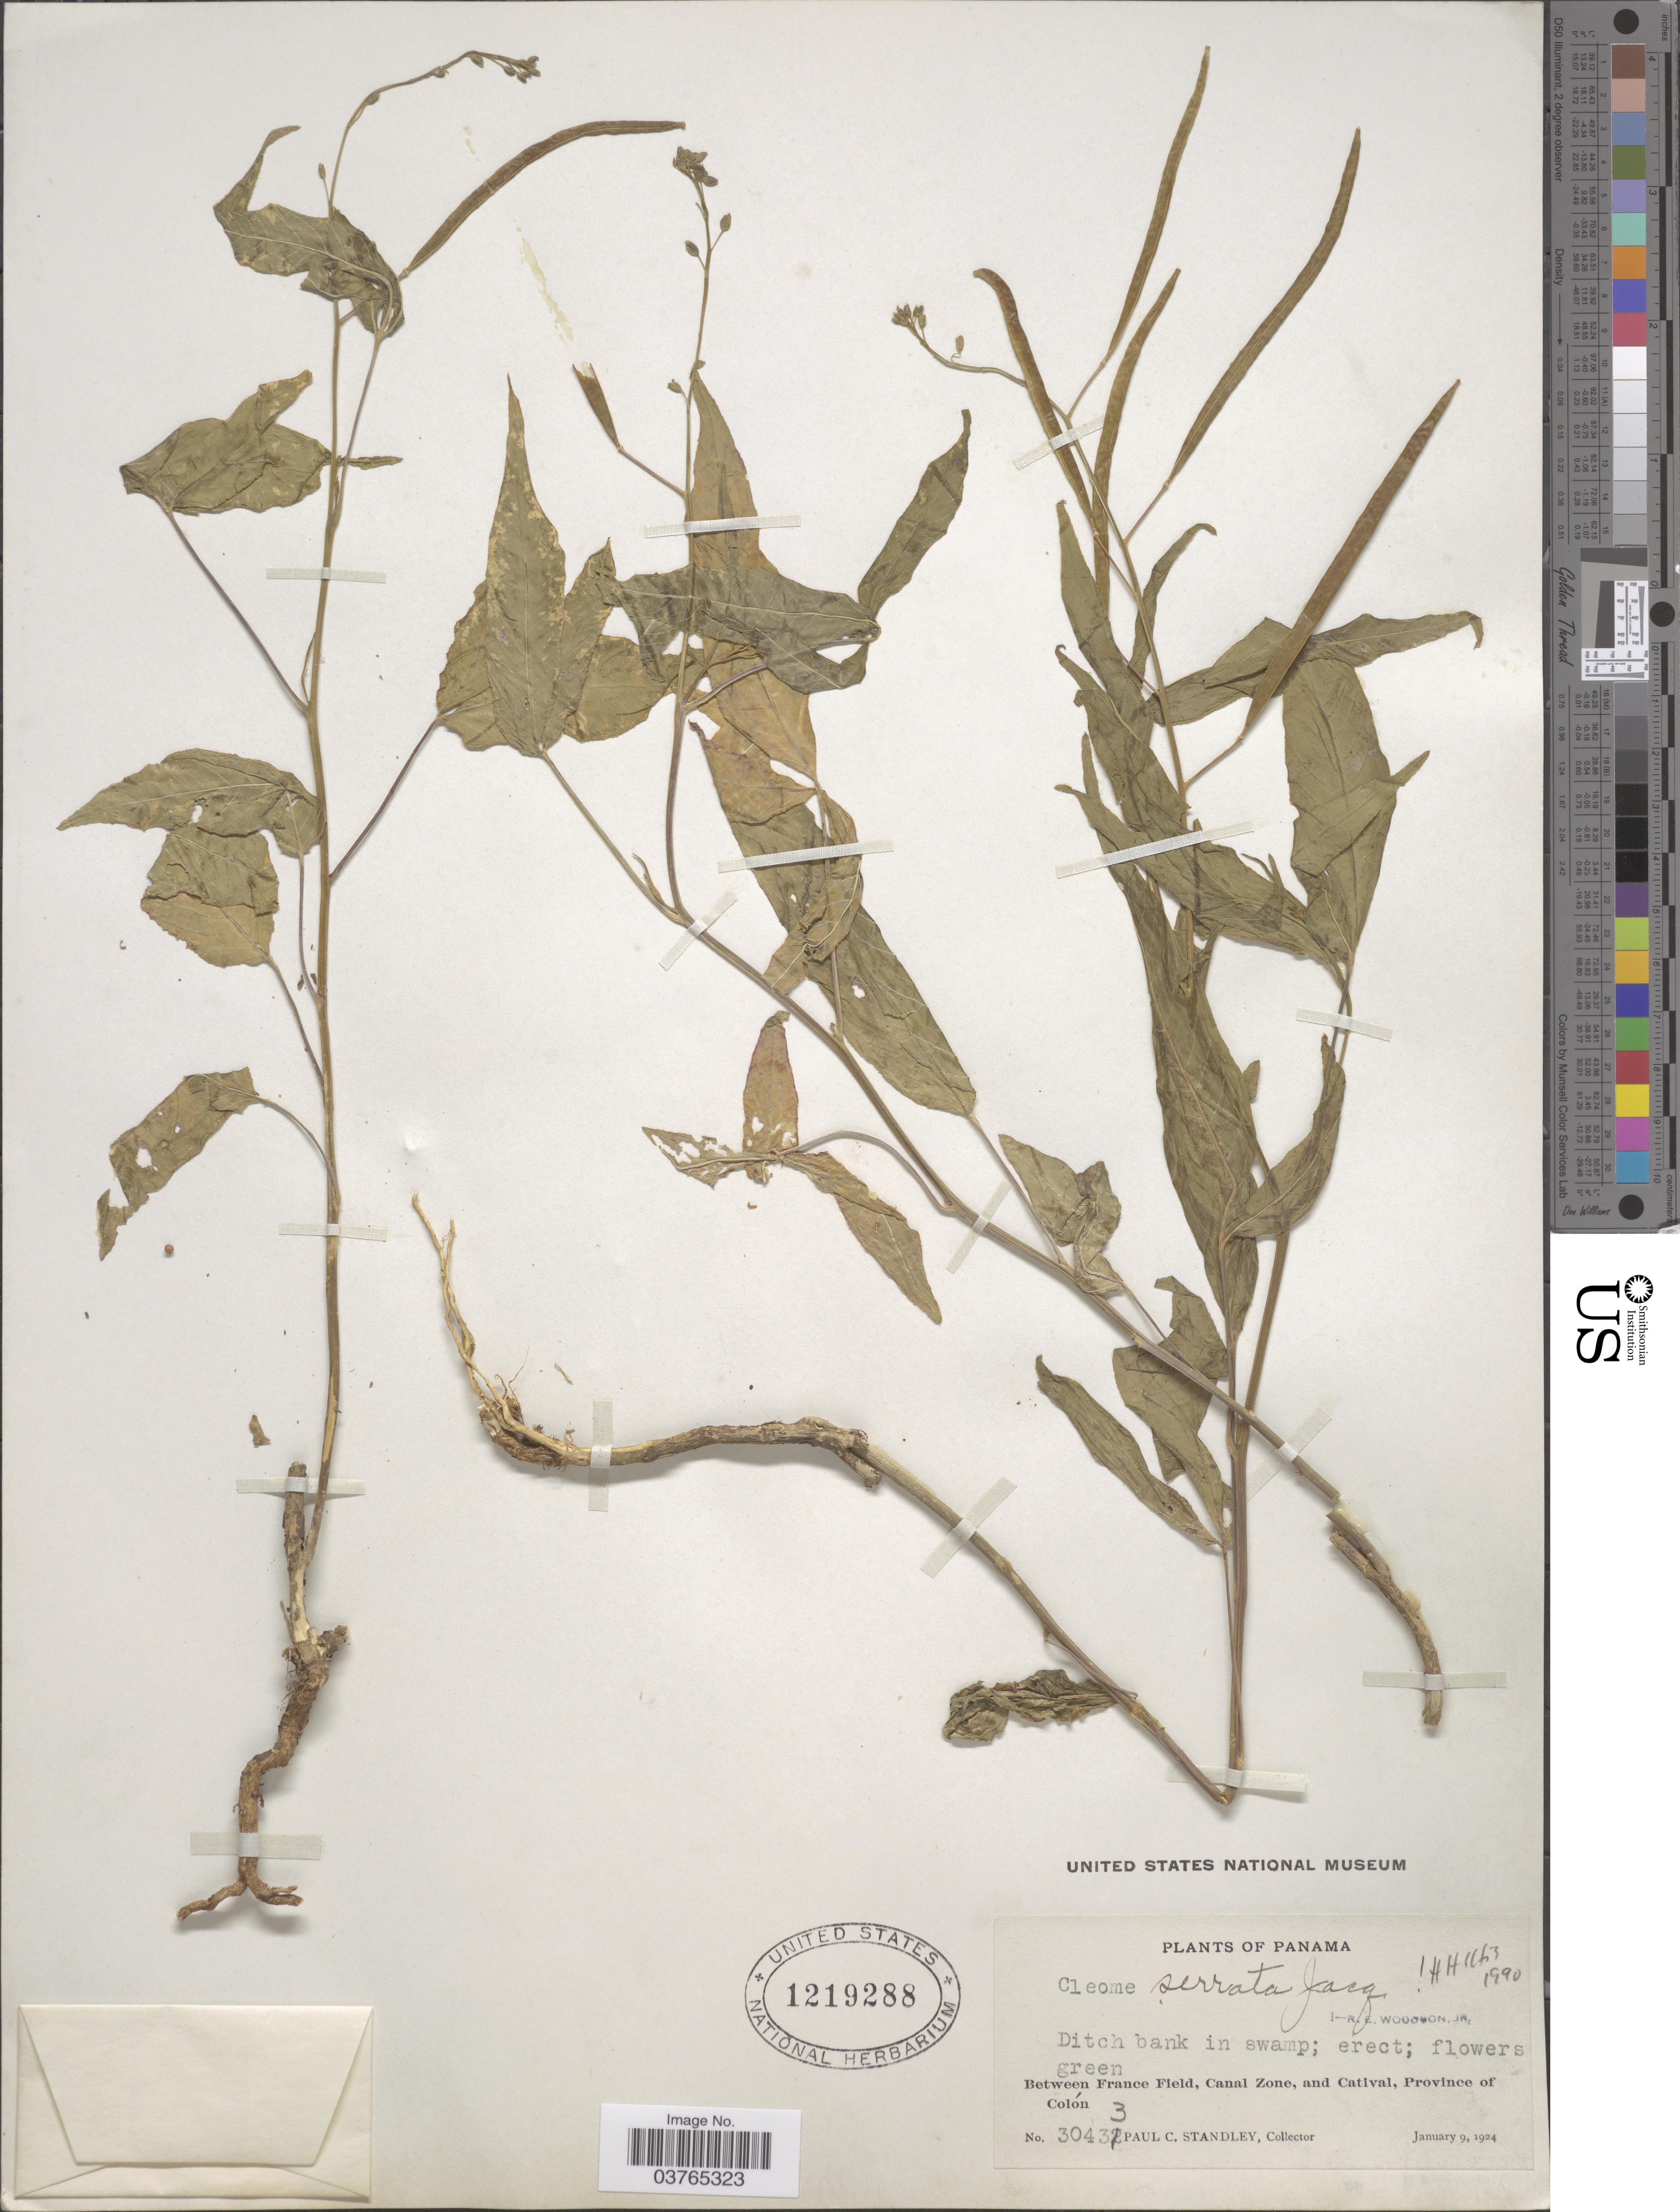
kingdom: Plantae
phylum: Tracheophyta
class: Magnoliopsida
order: Brassicales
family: Cleomaceae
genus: Cleoserrata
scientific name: Cleoserrata serrata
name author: (Jacq.) Iltis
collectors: P. C. Standley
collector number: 30433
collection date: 1924-01-09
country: Panama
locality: Between France Field, Canal Zone, and Catival, Province of Colón.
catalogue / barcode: US 1219288